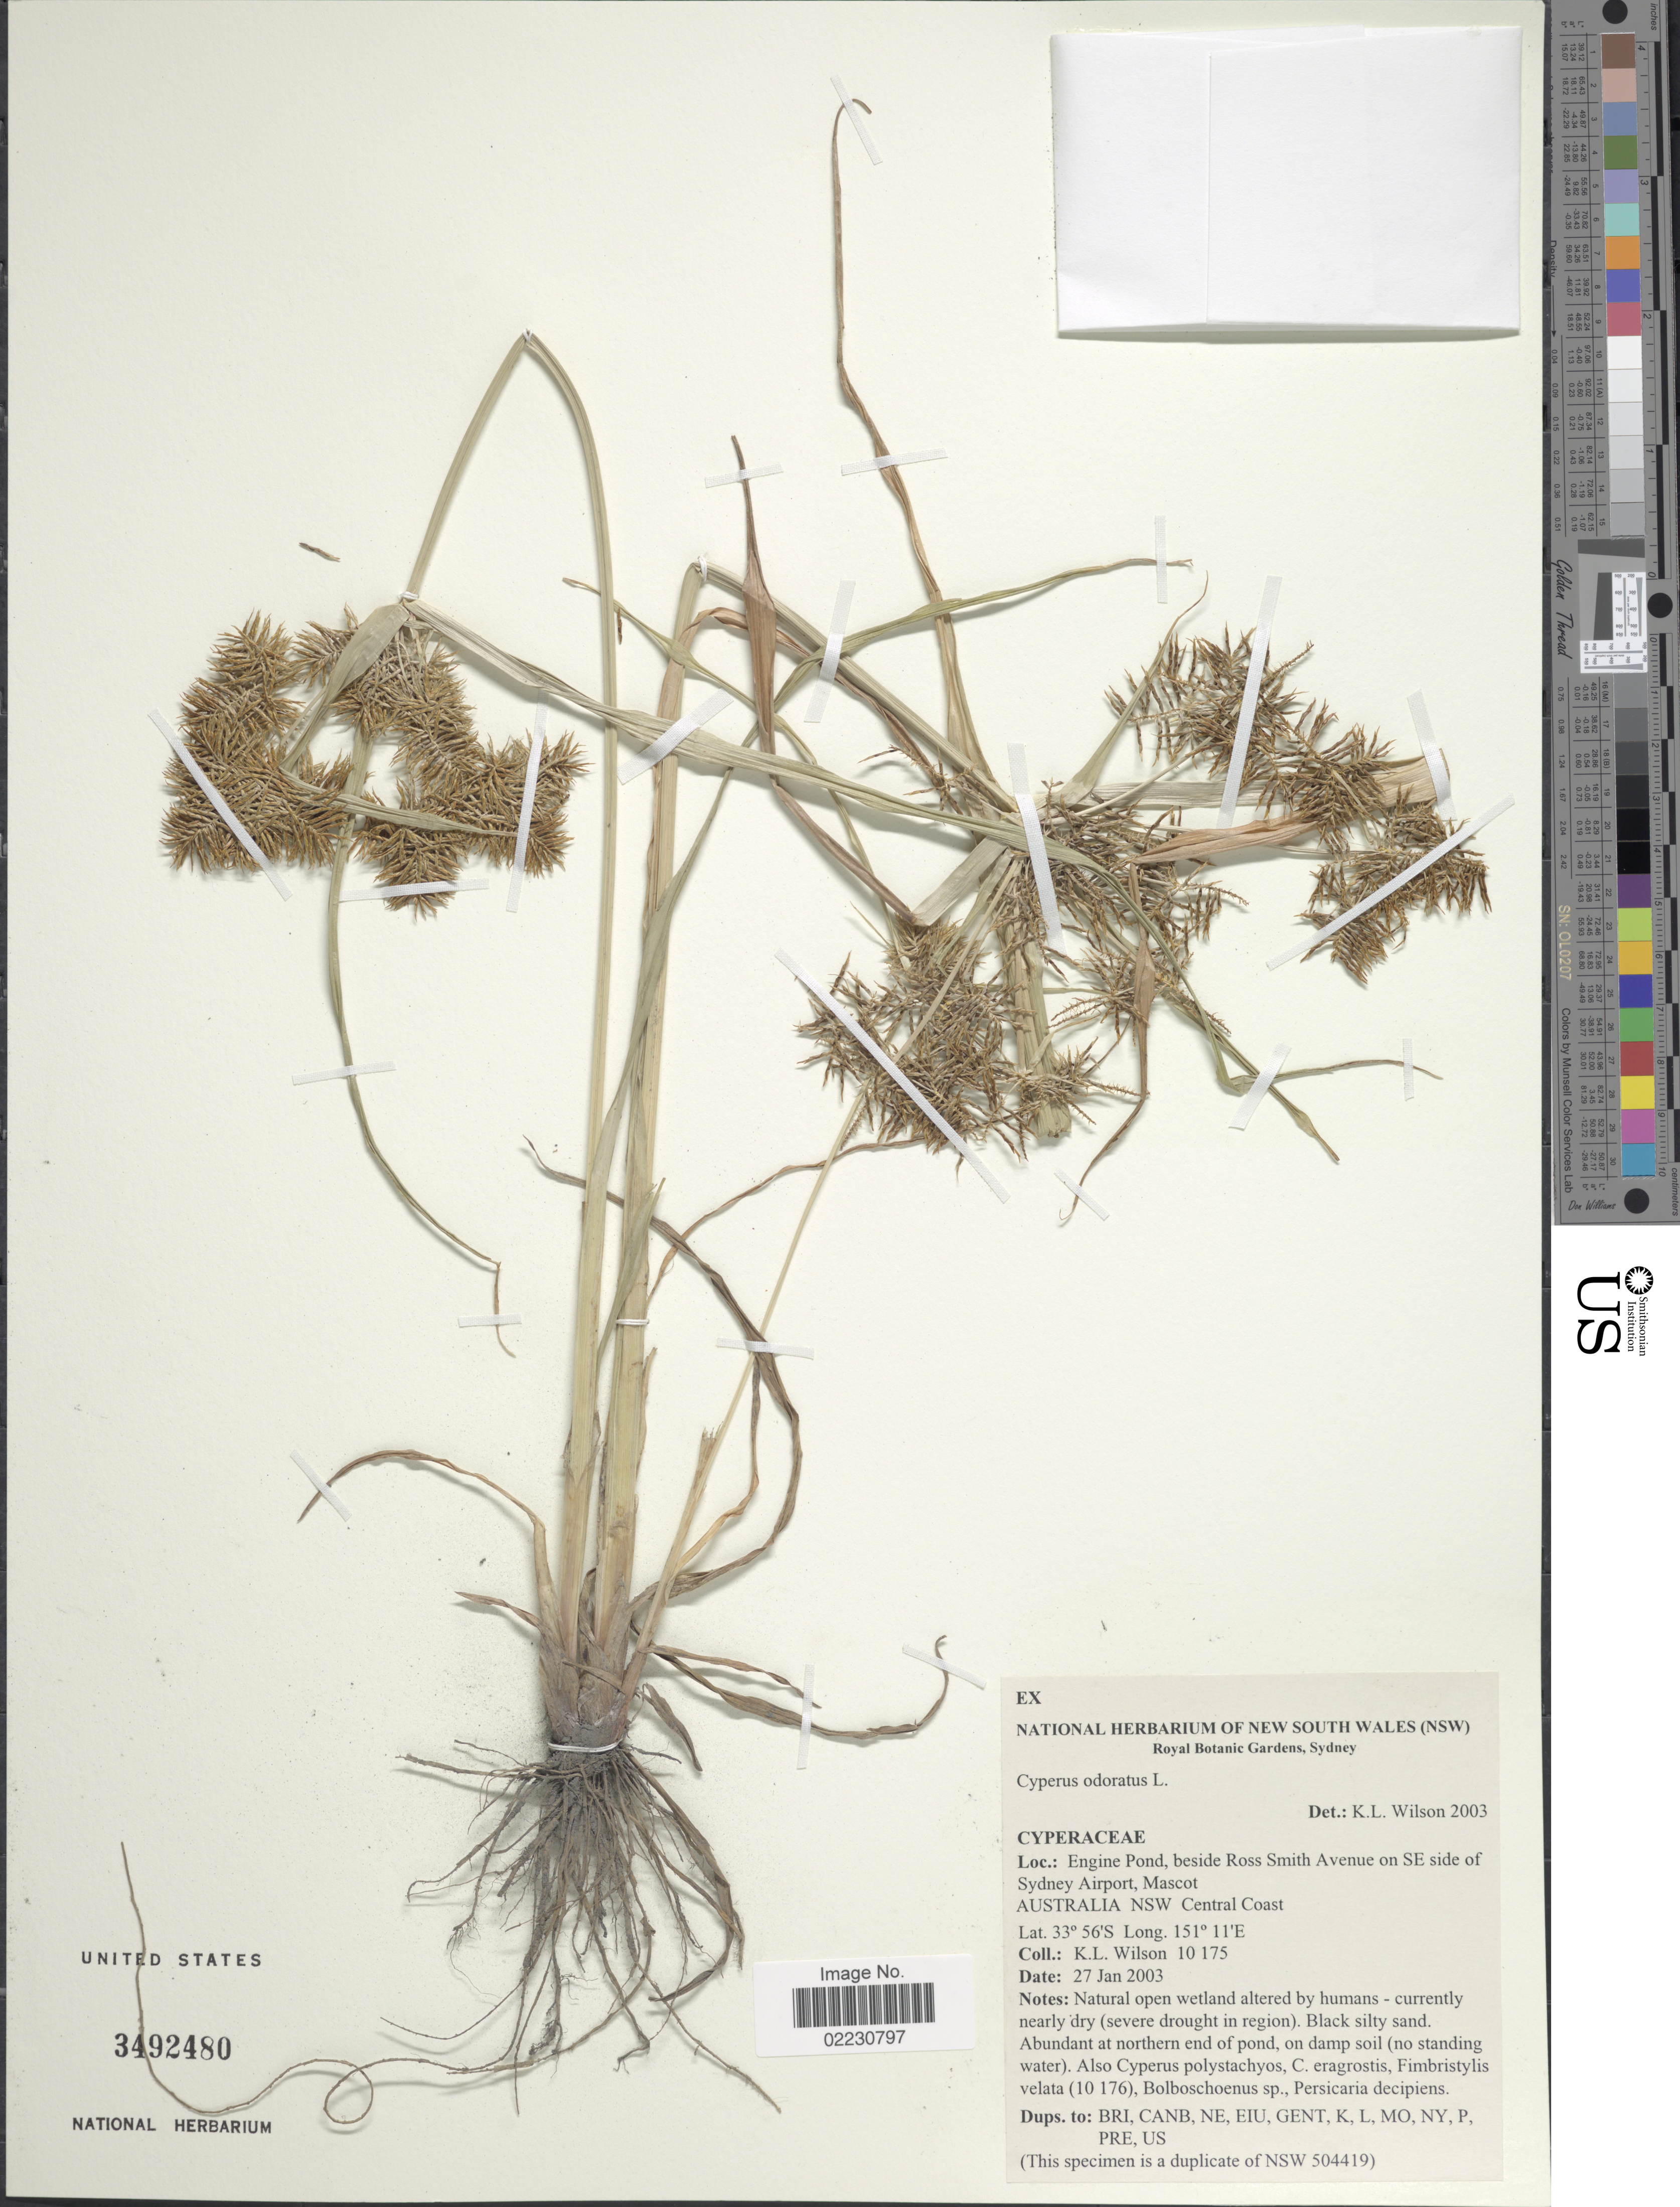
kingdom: Plantae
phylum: Tracheophyta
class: Liliopsida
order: Poales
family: Cyperaceae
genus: Cyperus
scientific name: Cyperus odoratus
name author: L.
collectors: K. L. Wilson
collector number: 10175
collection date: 2003-01-27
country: Australia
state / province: New South Wales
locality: Engine Pond, beside Ross Smith Avenue on SE side of Sydney Airport, Mascot, NSW Central Coast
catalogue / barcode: US 3492480